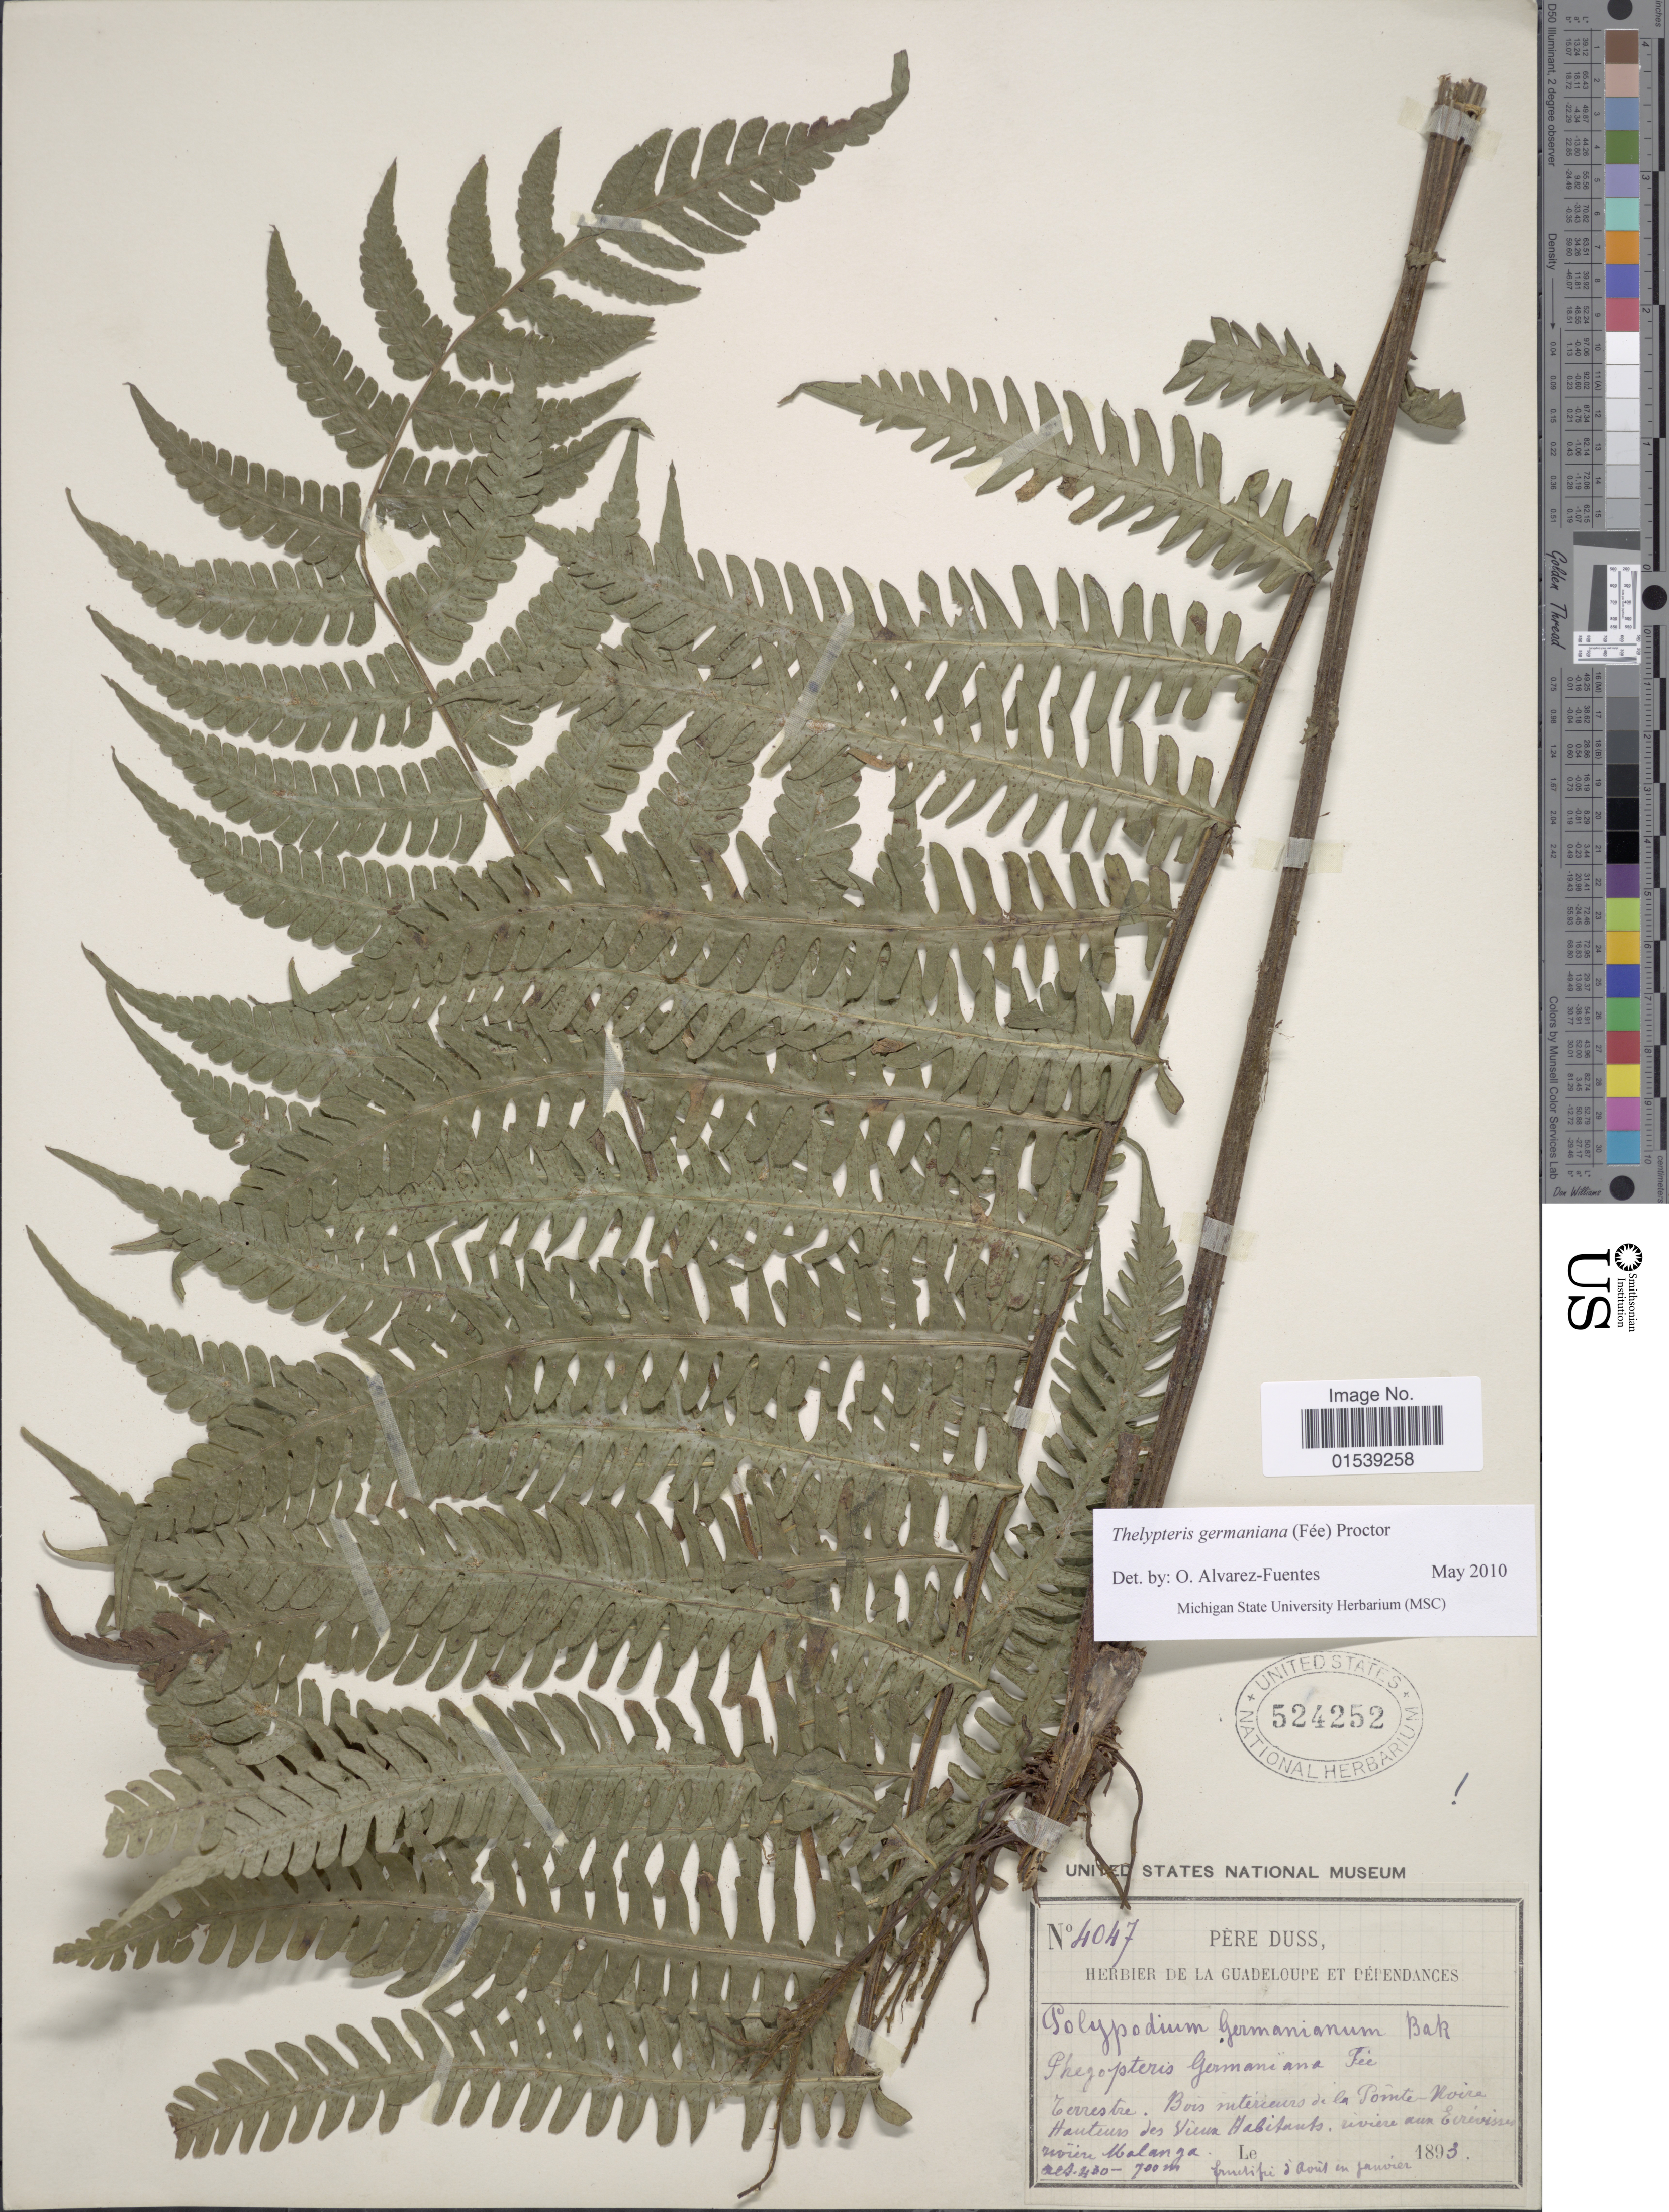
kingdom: Plantae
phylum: Tracheophyta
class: Polypodiopsida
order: Polypodiales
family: Thelypteridaceae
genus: Amauropelta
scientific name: Amauropelta germaniana (Fée) comb. nov., ined. 2015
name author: (Fée)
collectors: Père Duss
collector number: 4047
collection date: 1893-01/1893-08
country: Guadeloupe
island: Leeward Is.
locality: Bois interieurs de la Pointe-Noire Hauteurs des Vieux-Habitants, riviere aux Ecrevisses riviere Malanga.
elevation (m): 430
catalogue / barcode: US 524252